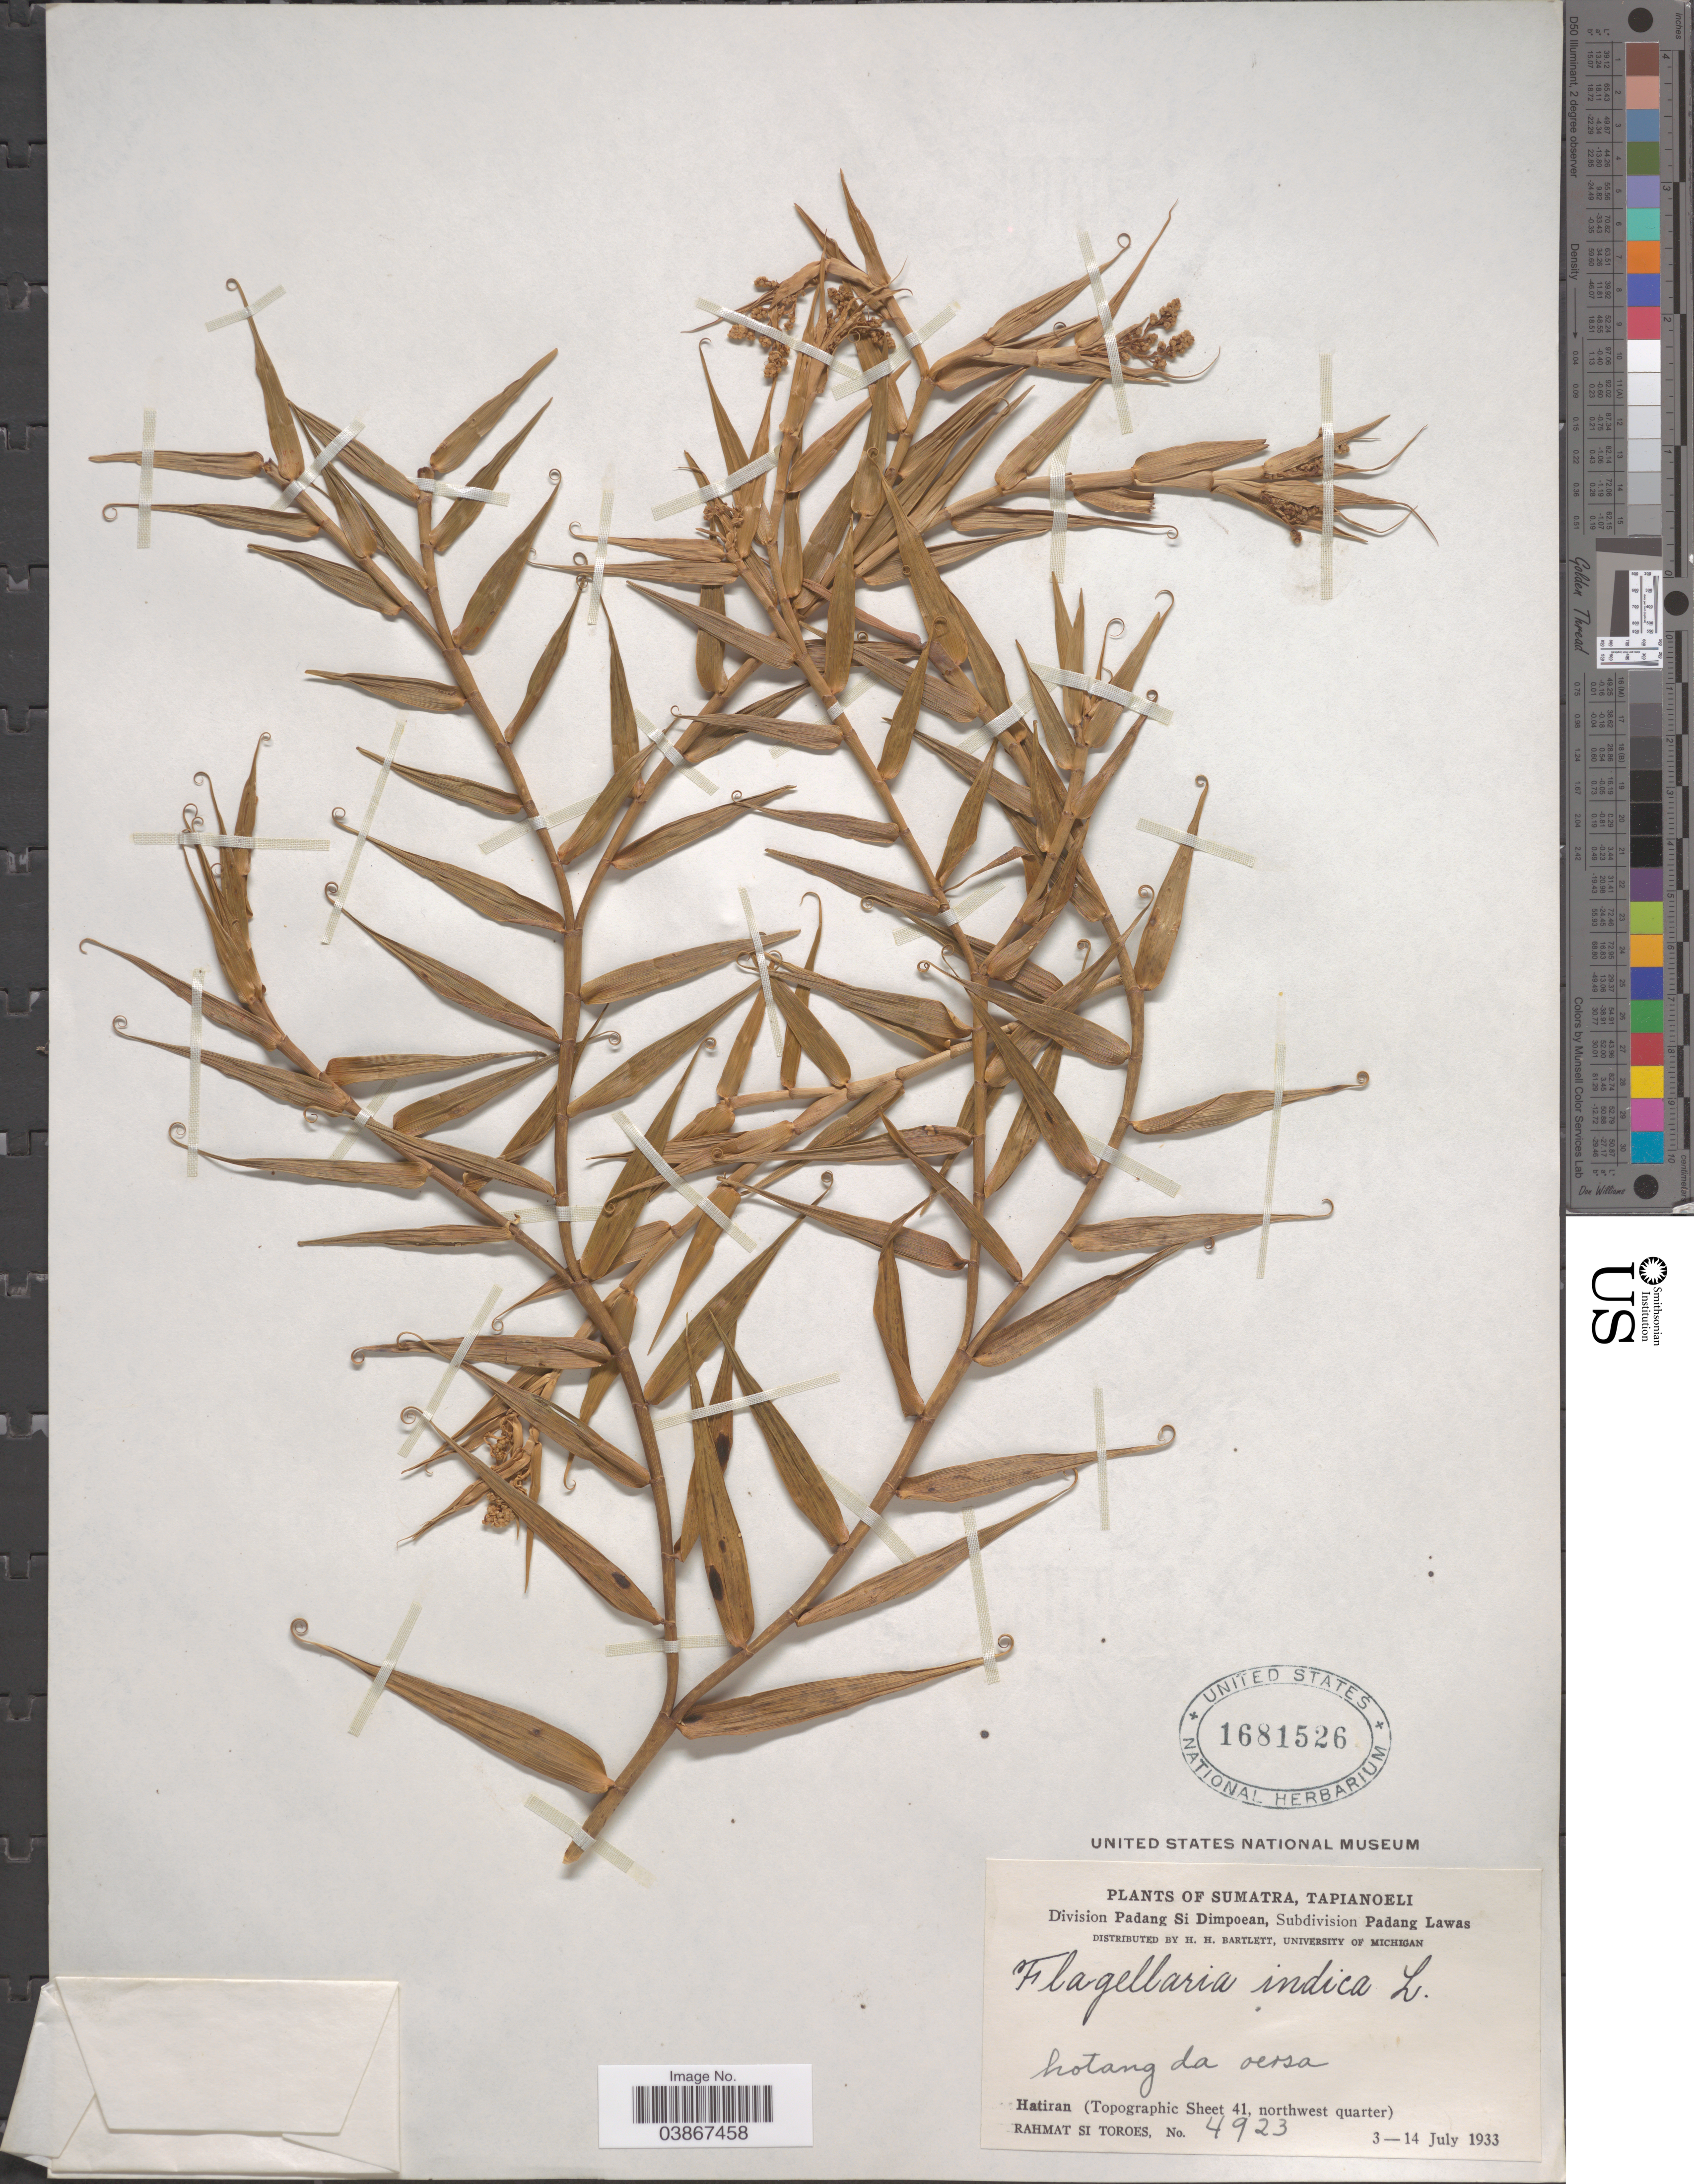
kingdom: Plantae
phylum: Tracheophyta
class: Liliopsida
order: Poales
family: Flagellariaceae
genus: Flagellaria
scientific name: Flagellaria indica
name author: L.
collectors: Rahmat Si Boeea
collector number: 4923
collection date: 1933-07-03/1933-07-14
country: Indonesia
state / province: Sumatra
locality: Tapianoeli. Division Padang Si Dimpoean, Subdivision Padang Lawas [unsure placement]. Hatiran (Topographic Sheet 41, northwest quarter).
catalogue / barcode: US 1681526